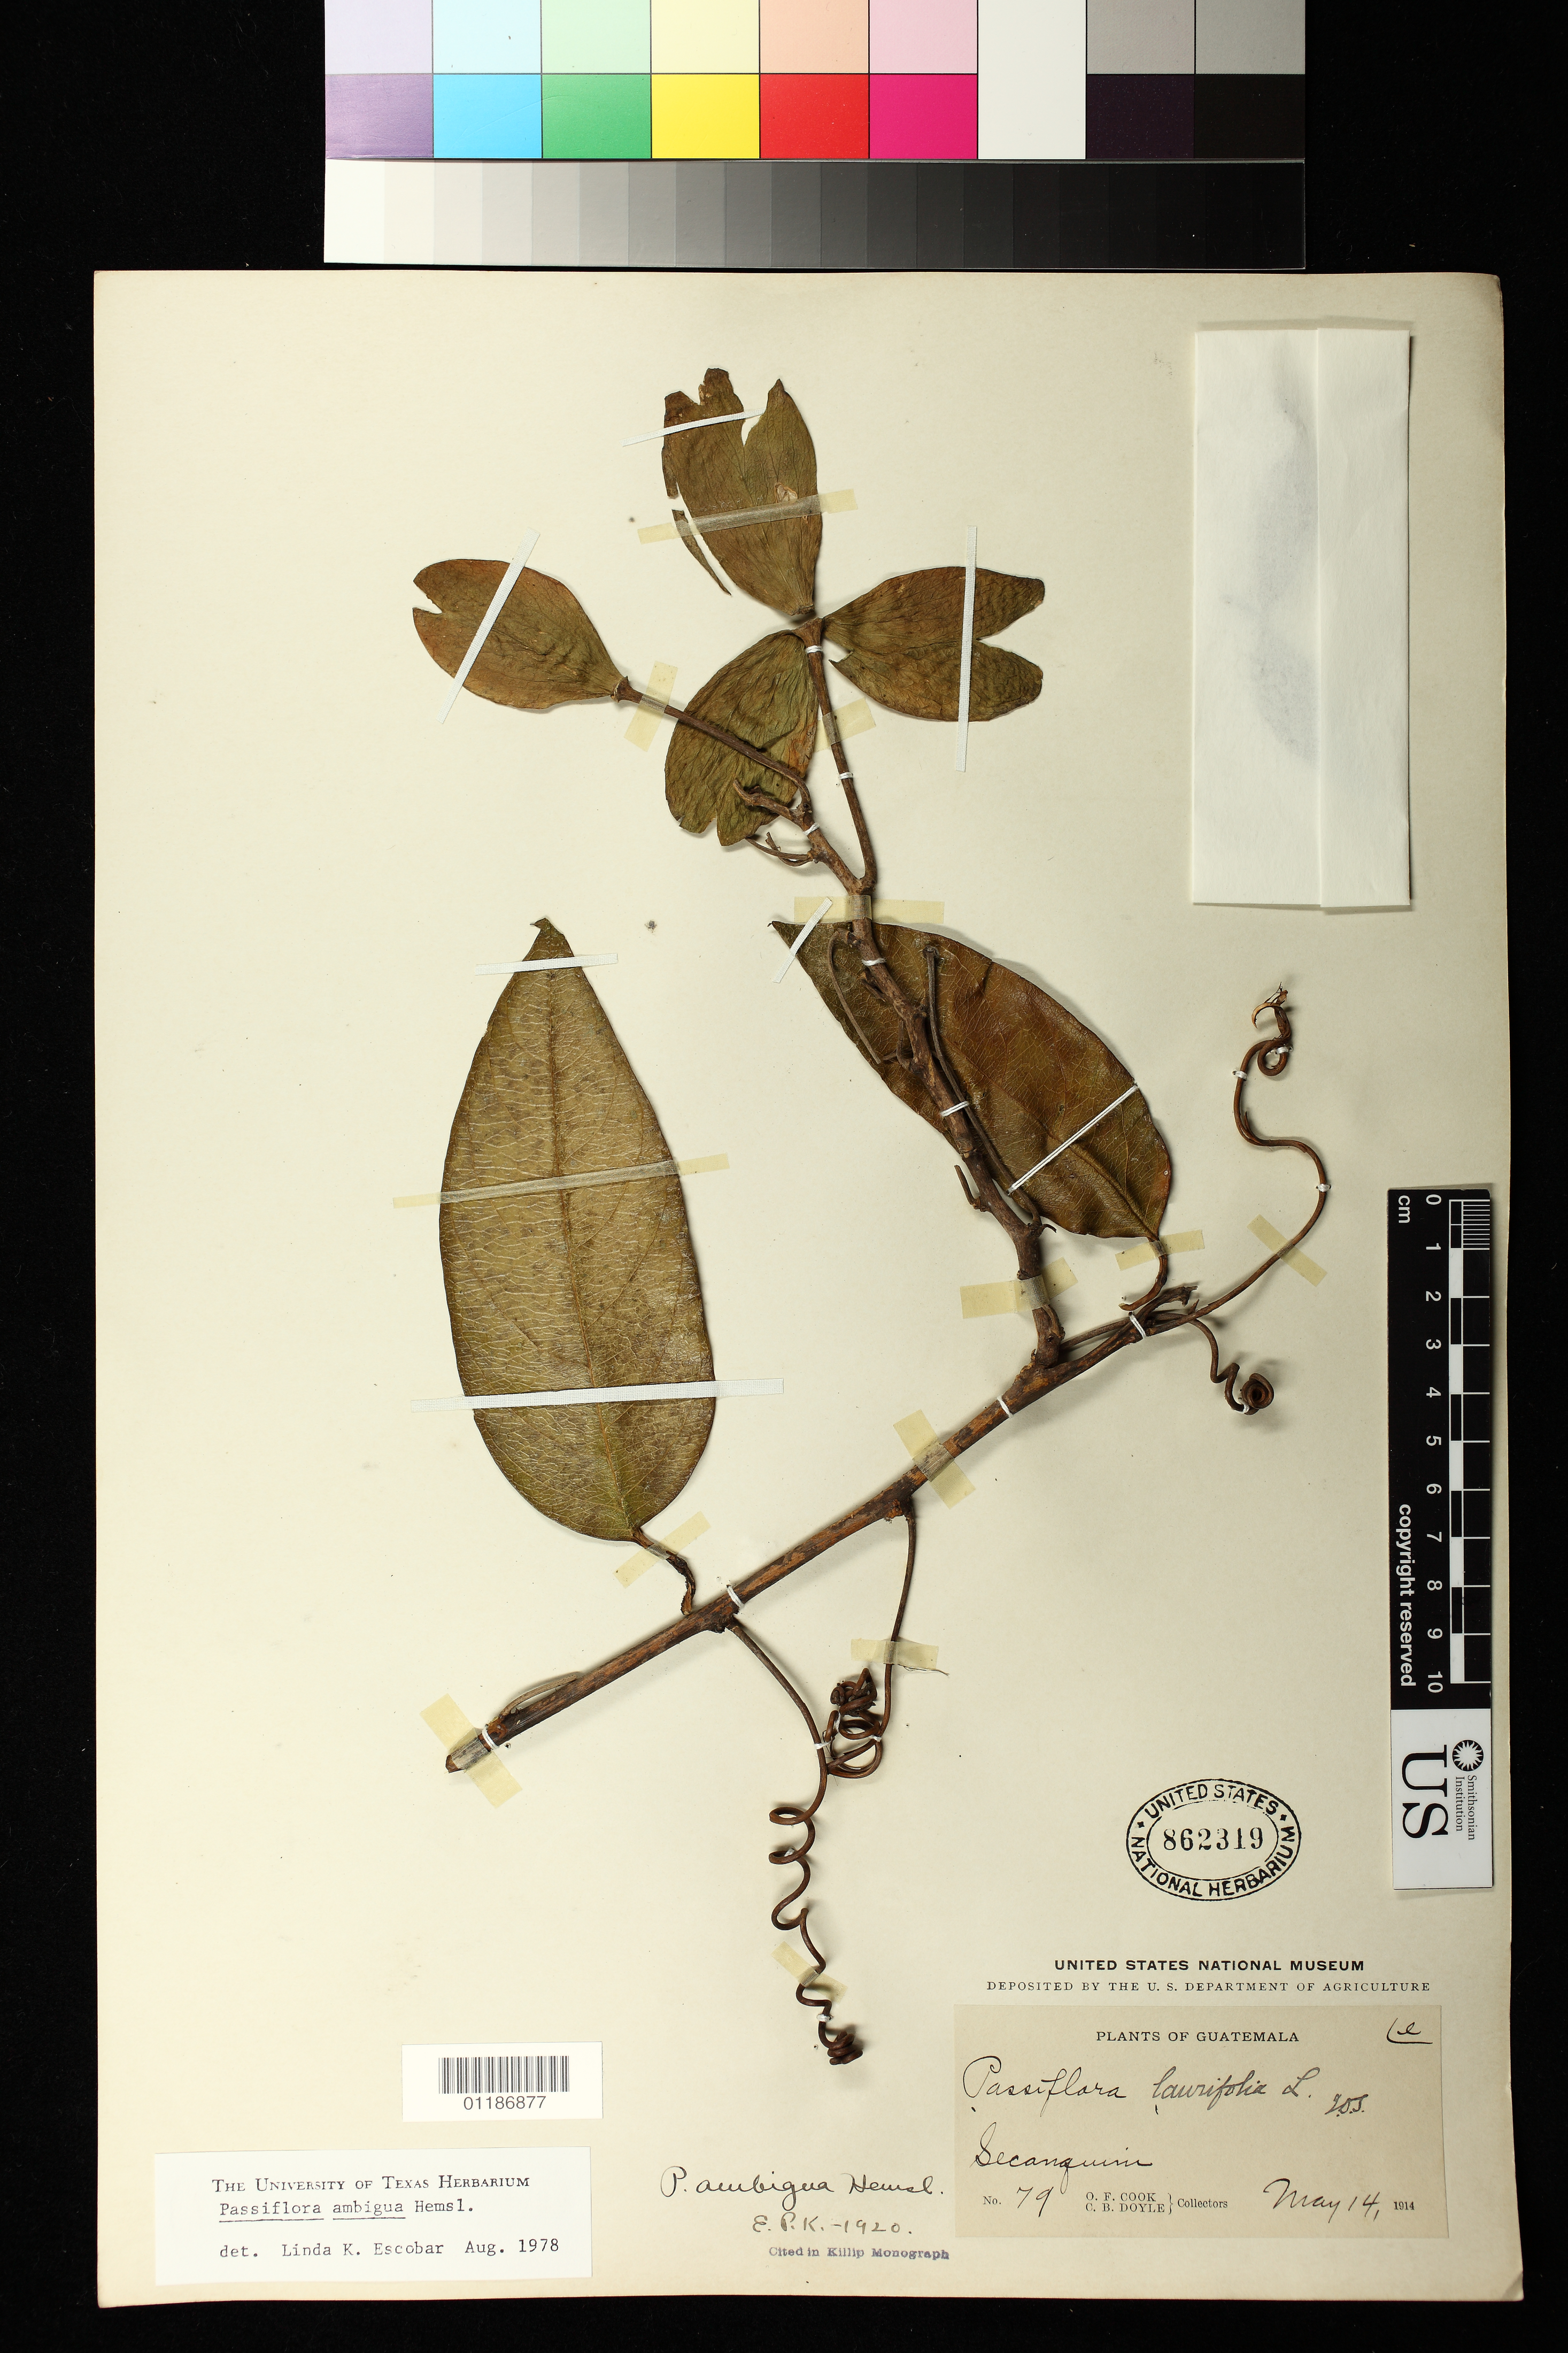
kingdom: Plantae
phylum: Tracheophyta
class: Magnoliopsida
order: Malpighiales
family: Passifloraceae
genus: Passiflora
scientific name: Passiflora ambigua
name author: Hemsl.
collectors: O. F. Cook & C. Doyle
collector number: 79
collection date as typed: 14 May 1914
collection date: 1914-05-14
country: Guatemala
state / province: Alta Verapaz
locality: Secanquim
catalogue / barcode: US 862319